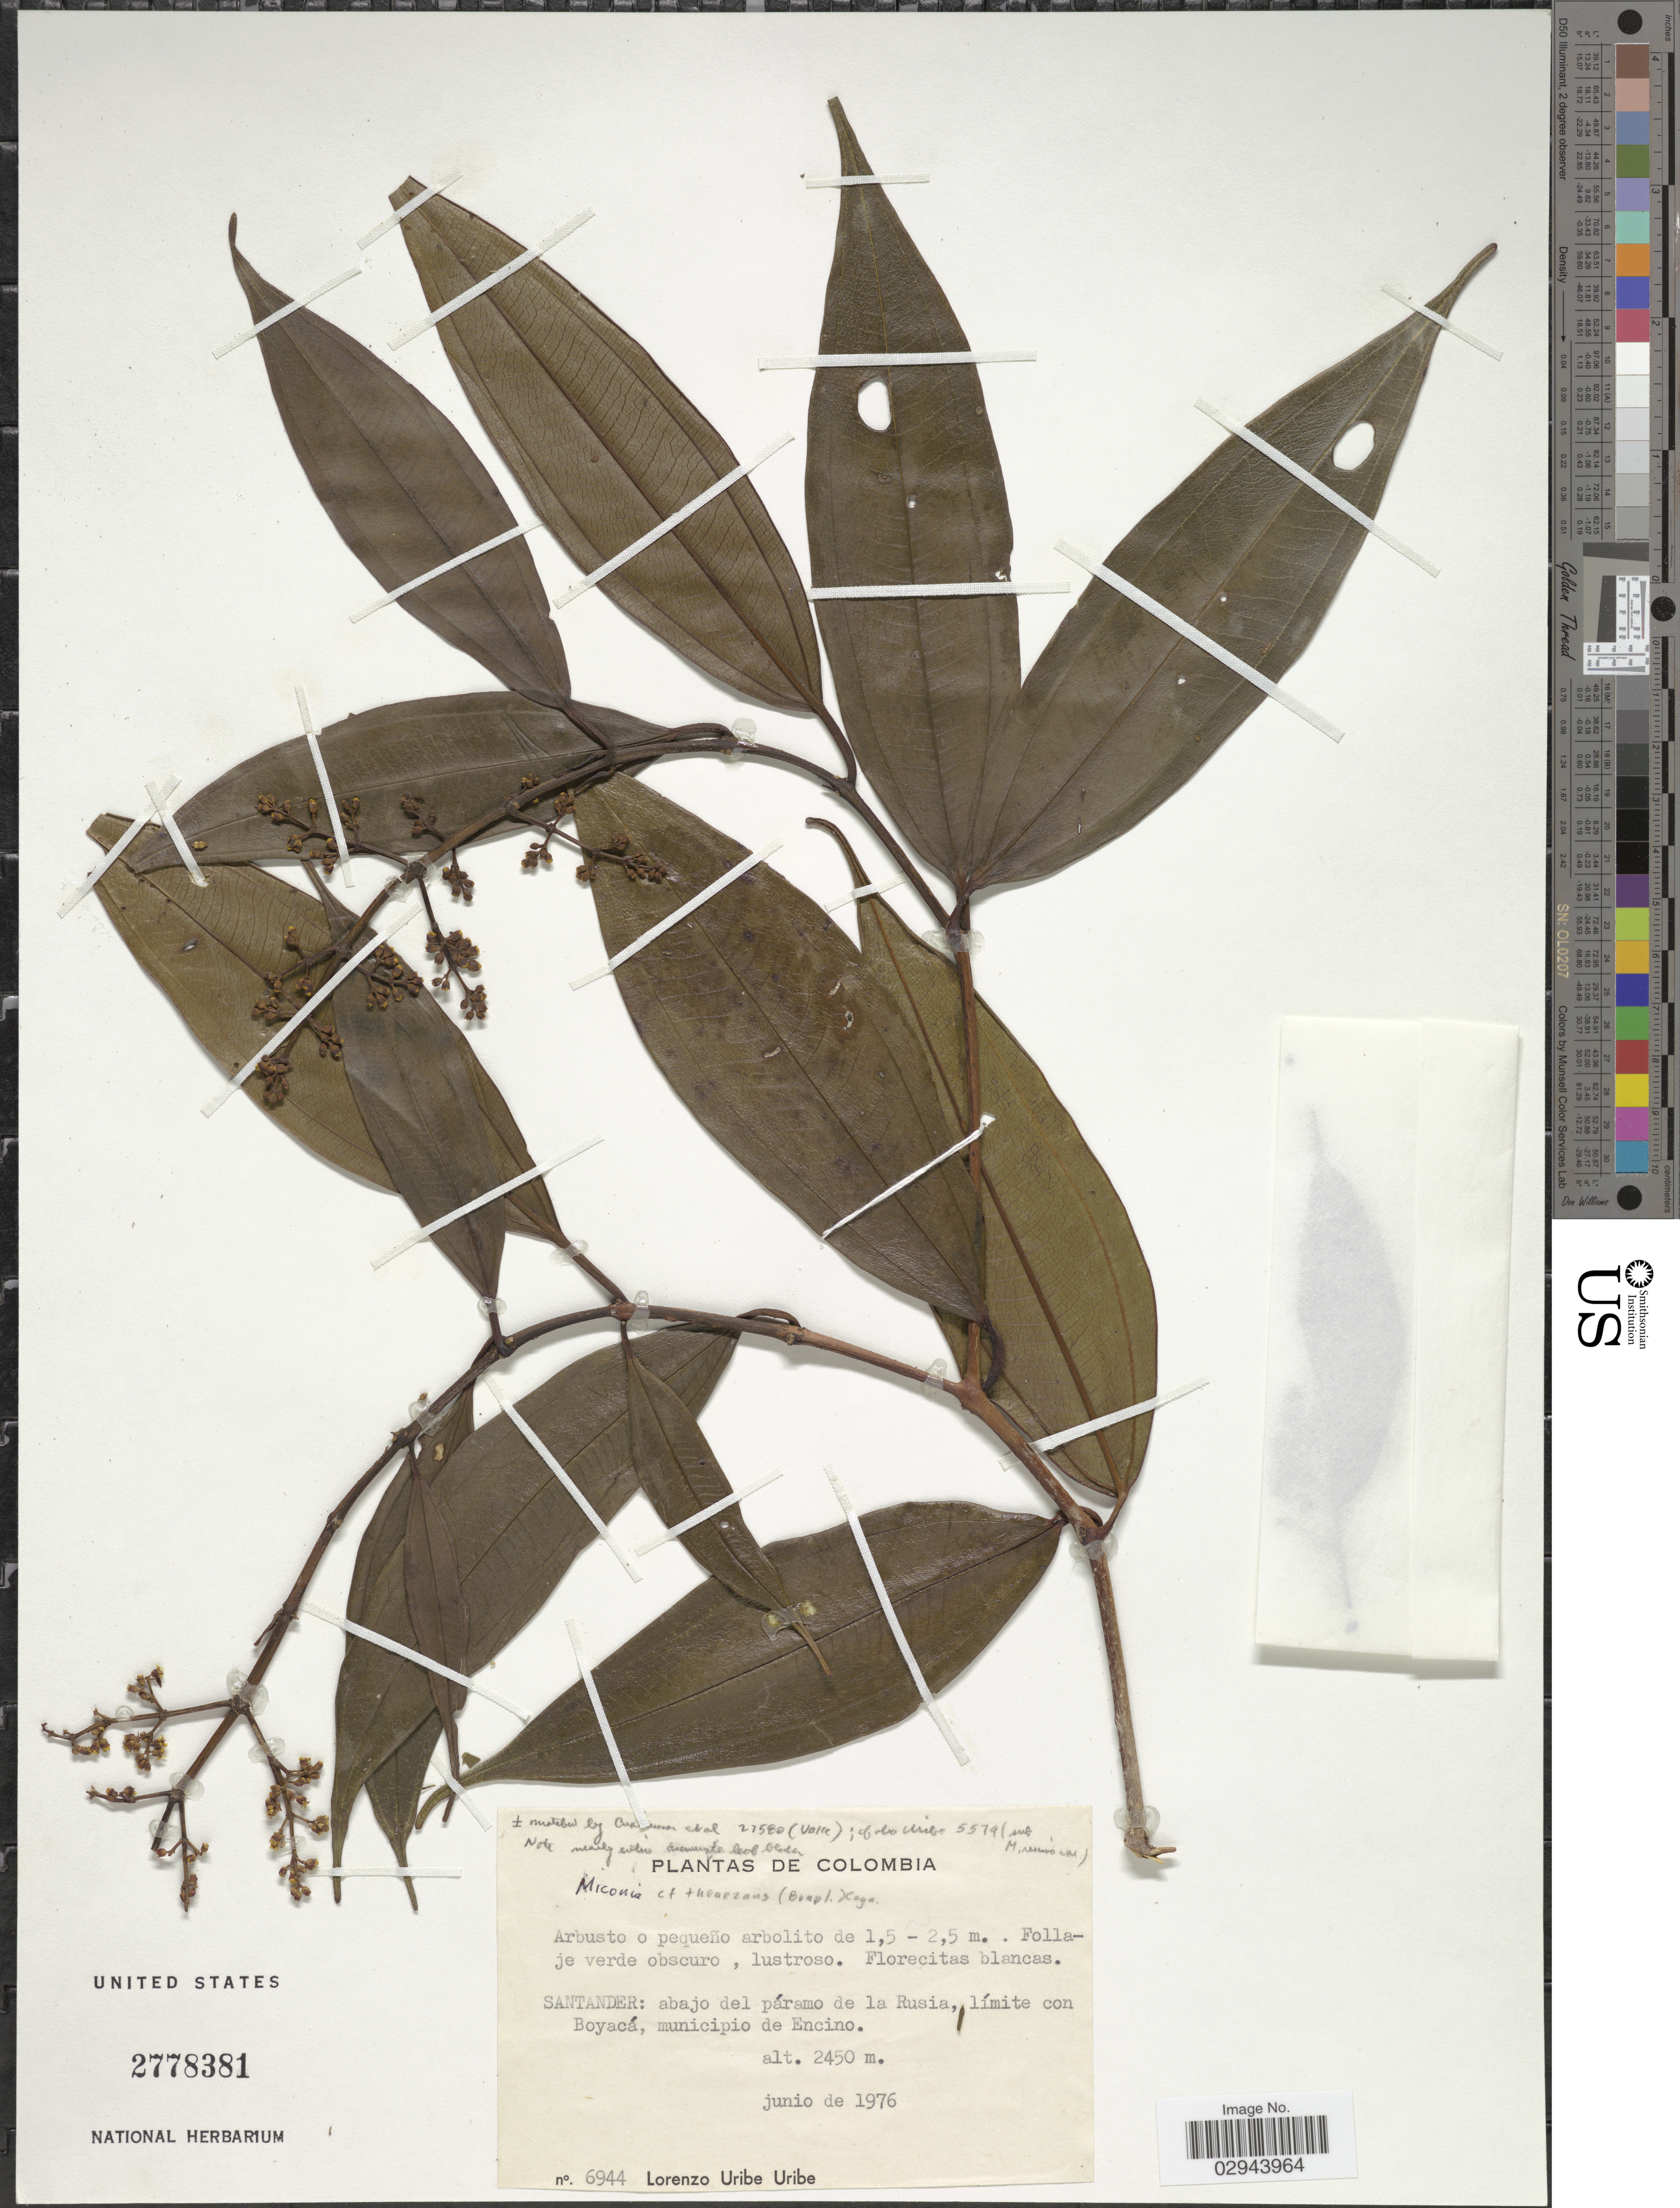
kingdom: Plantae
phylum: Tracheophyta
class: Magnoliopsida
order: Myrtales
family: Melastomataceae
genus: Miconia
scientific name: Miconia theizans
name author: (Bonpl.) Cogn.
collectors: L. Uribe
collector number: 6944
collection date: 1976-06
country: Colombia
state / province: Santander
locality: Abajo del páramo de la Rusia, límite con Boyacá, municipio de Encino.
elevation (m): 2450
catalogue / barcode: US 2778381